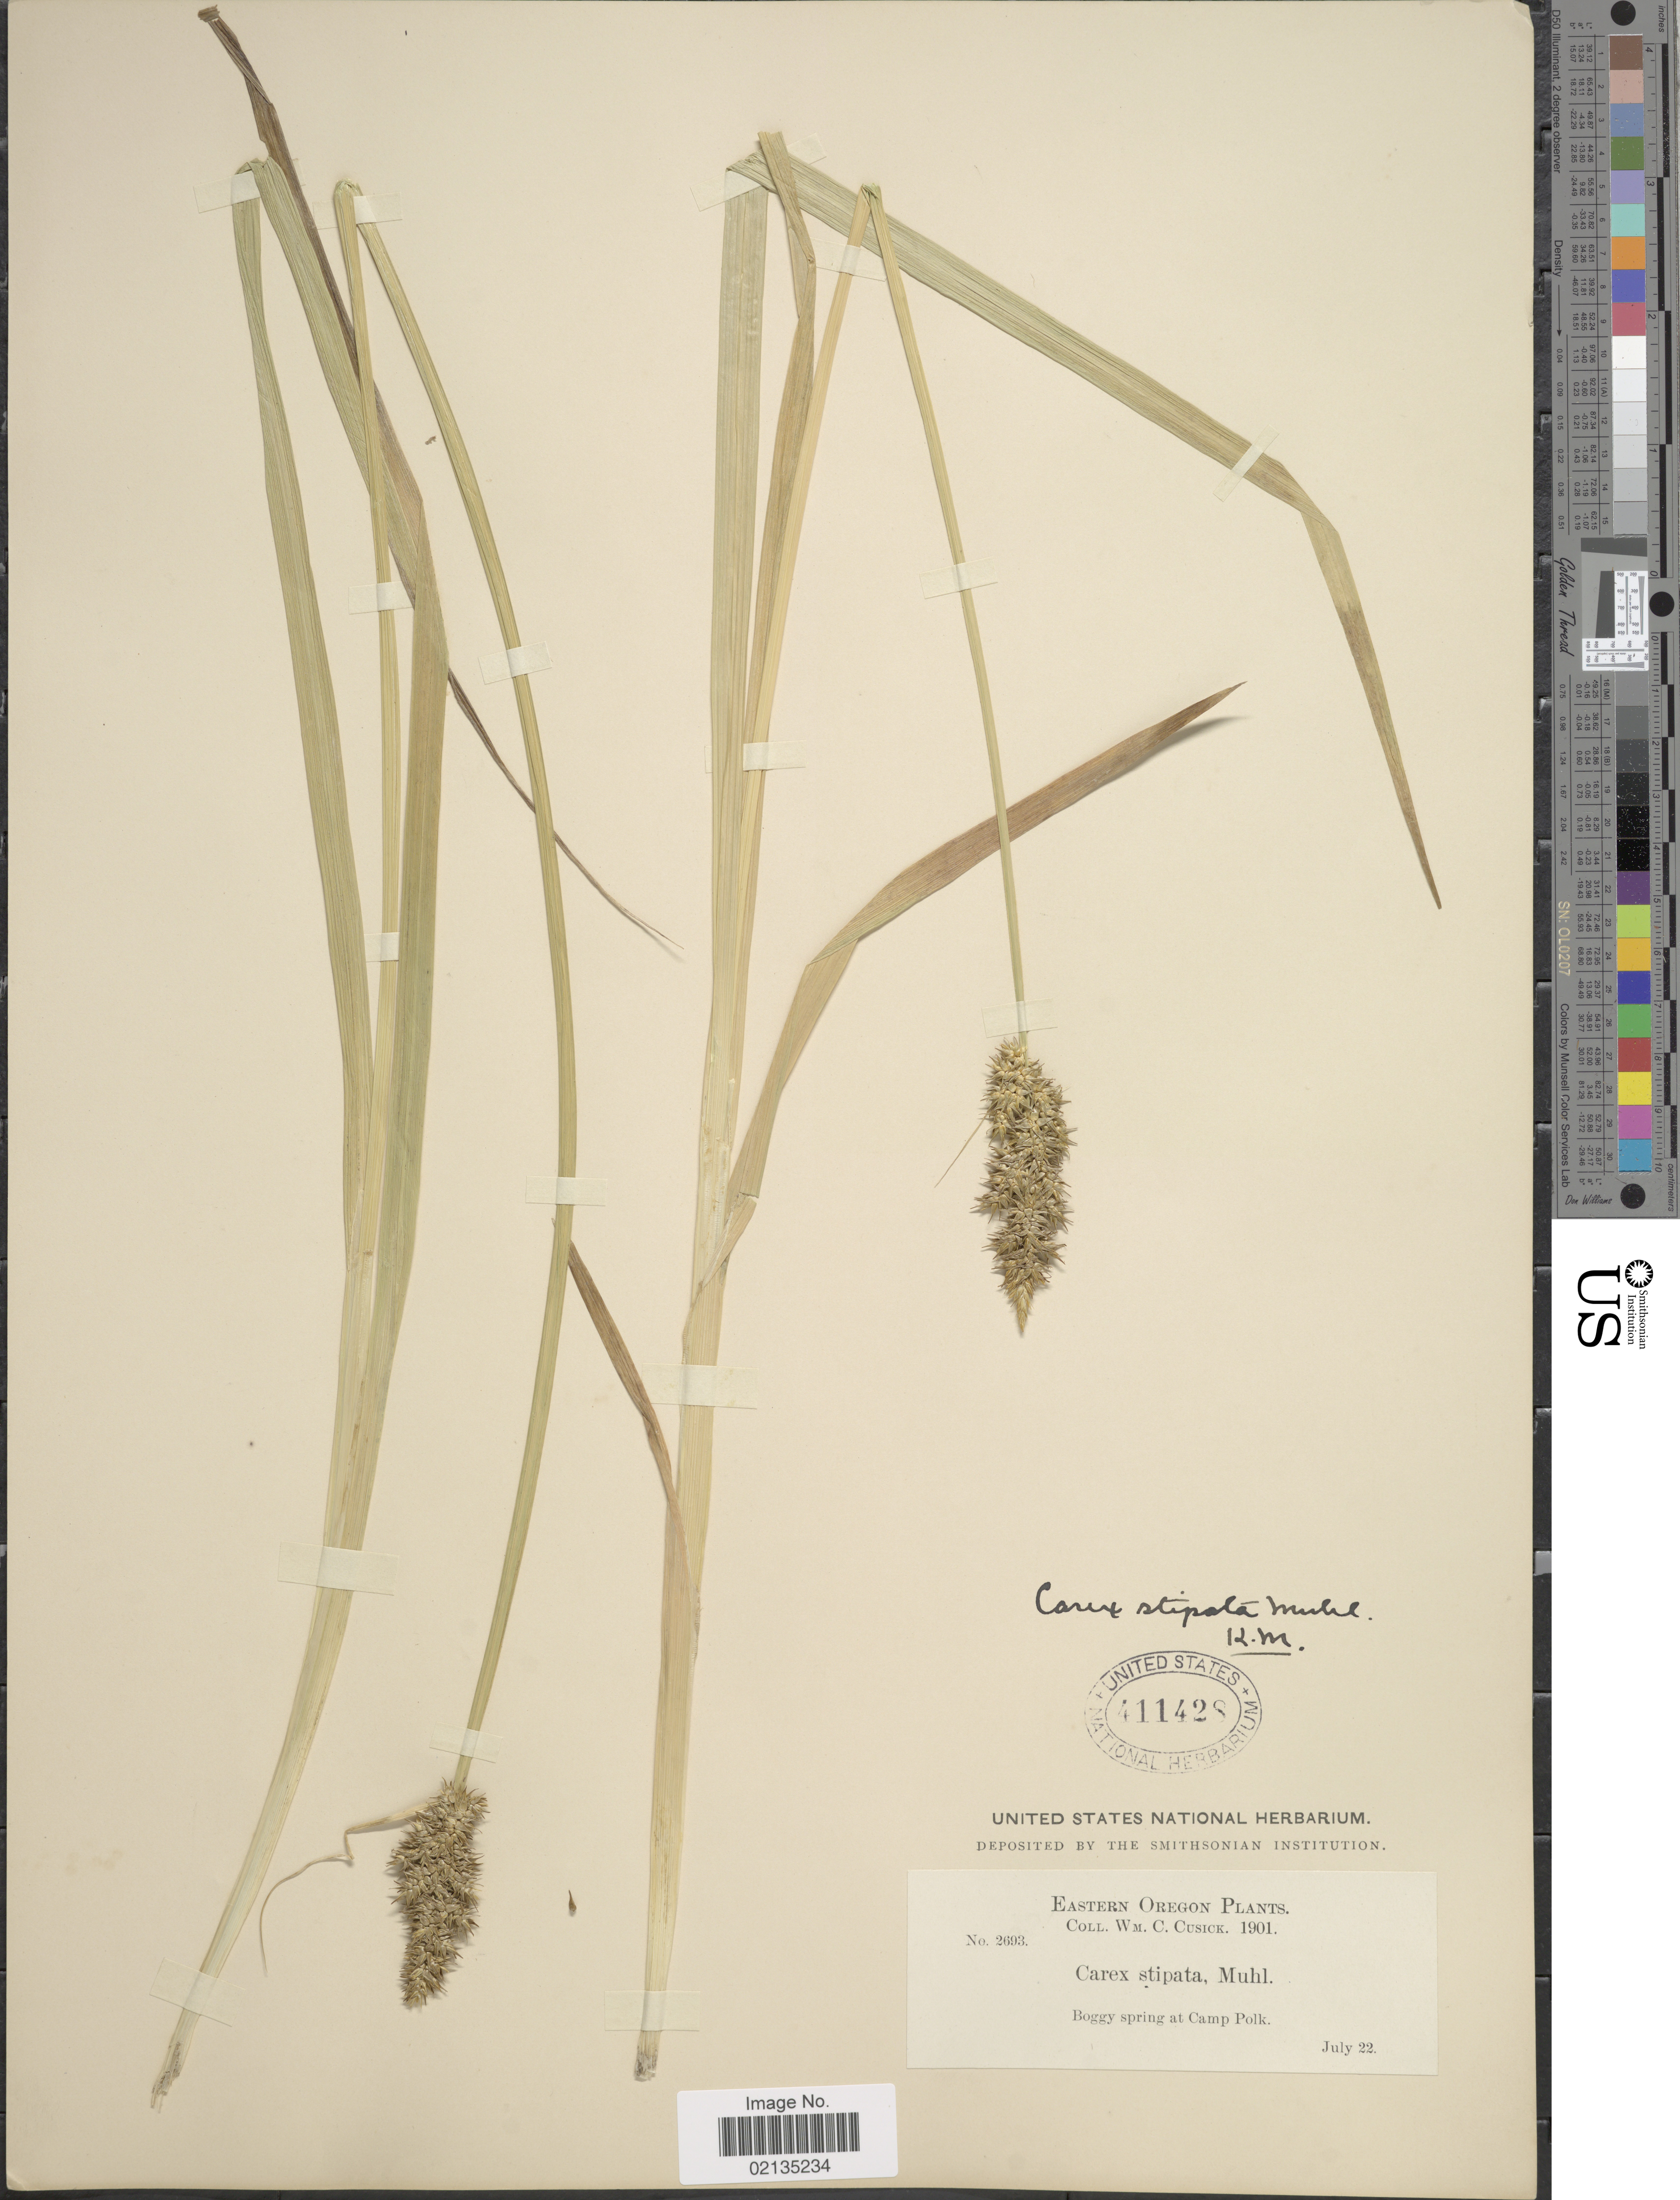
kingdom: Plantae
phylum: Tracheophyta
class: Liliopsida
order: Poales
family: Cyperaceae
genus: Carex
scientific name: Carex stipata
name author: Muhl. ex Willd.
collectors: W. C. Cusick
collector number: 2693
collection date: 1901-07-22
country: United States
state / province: Oregon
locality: Eastern Oregon, Boggy spring at Camp Polk.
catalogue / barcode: US 411428